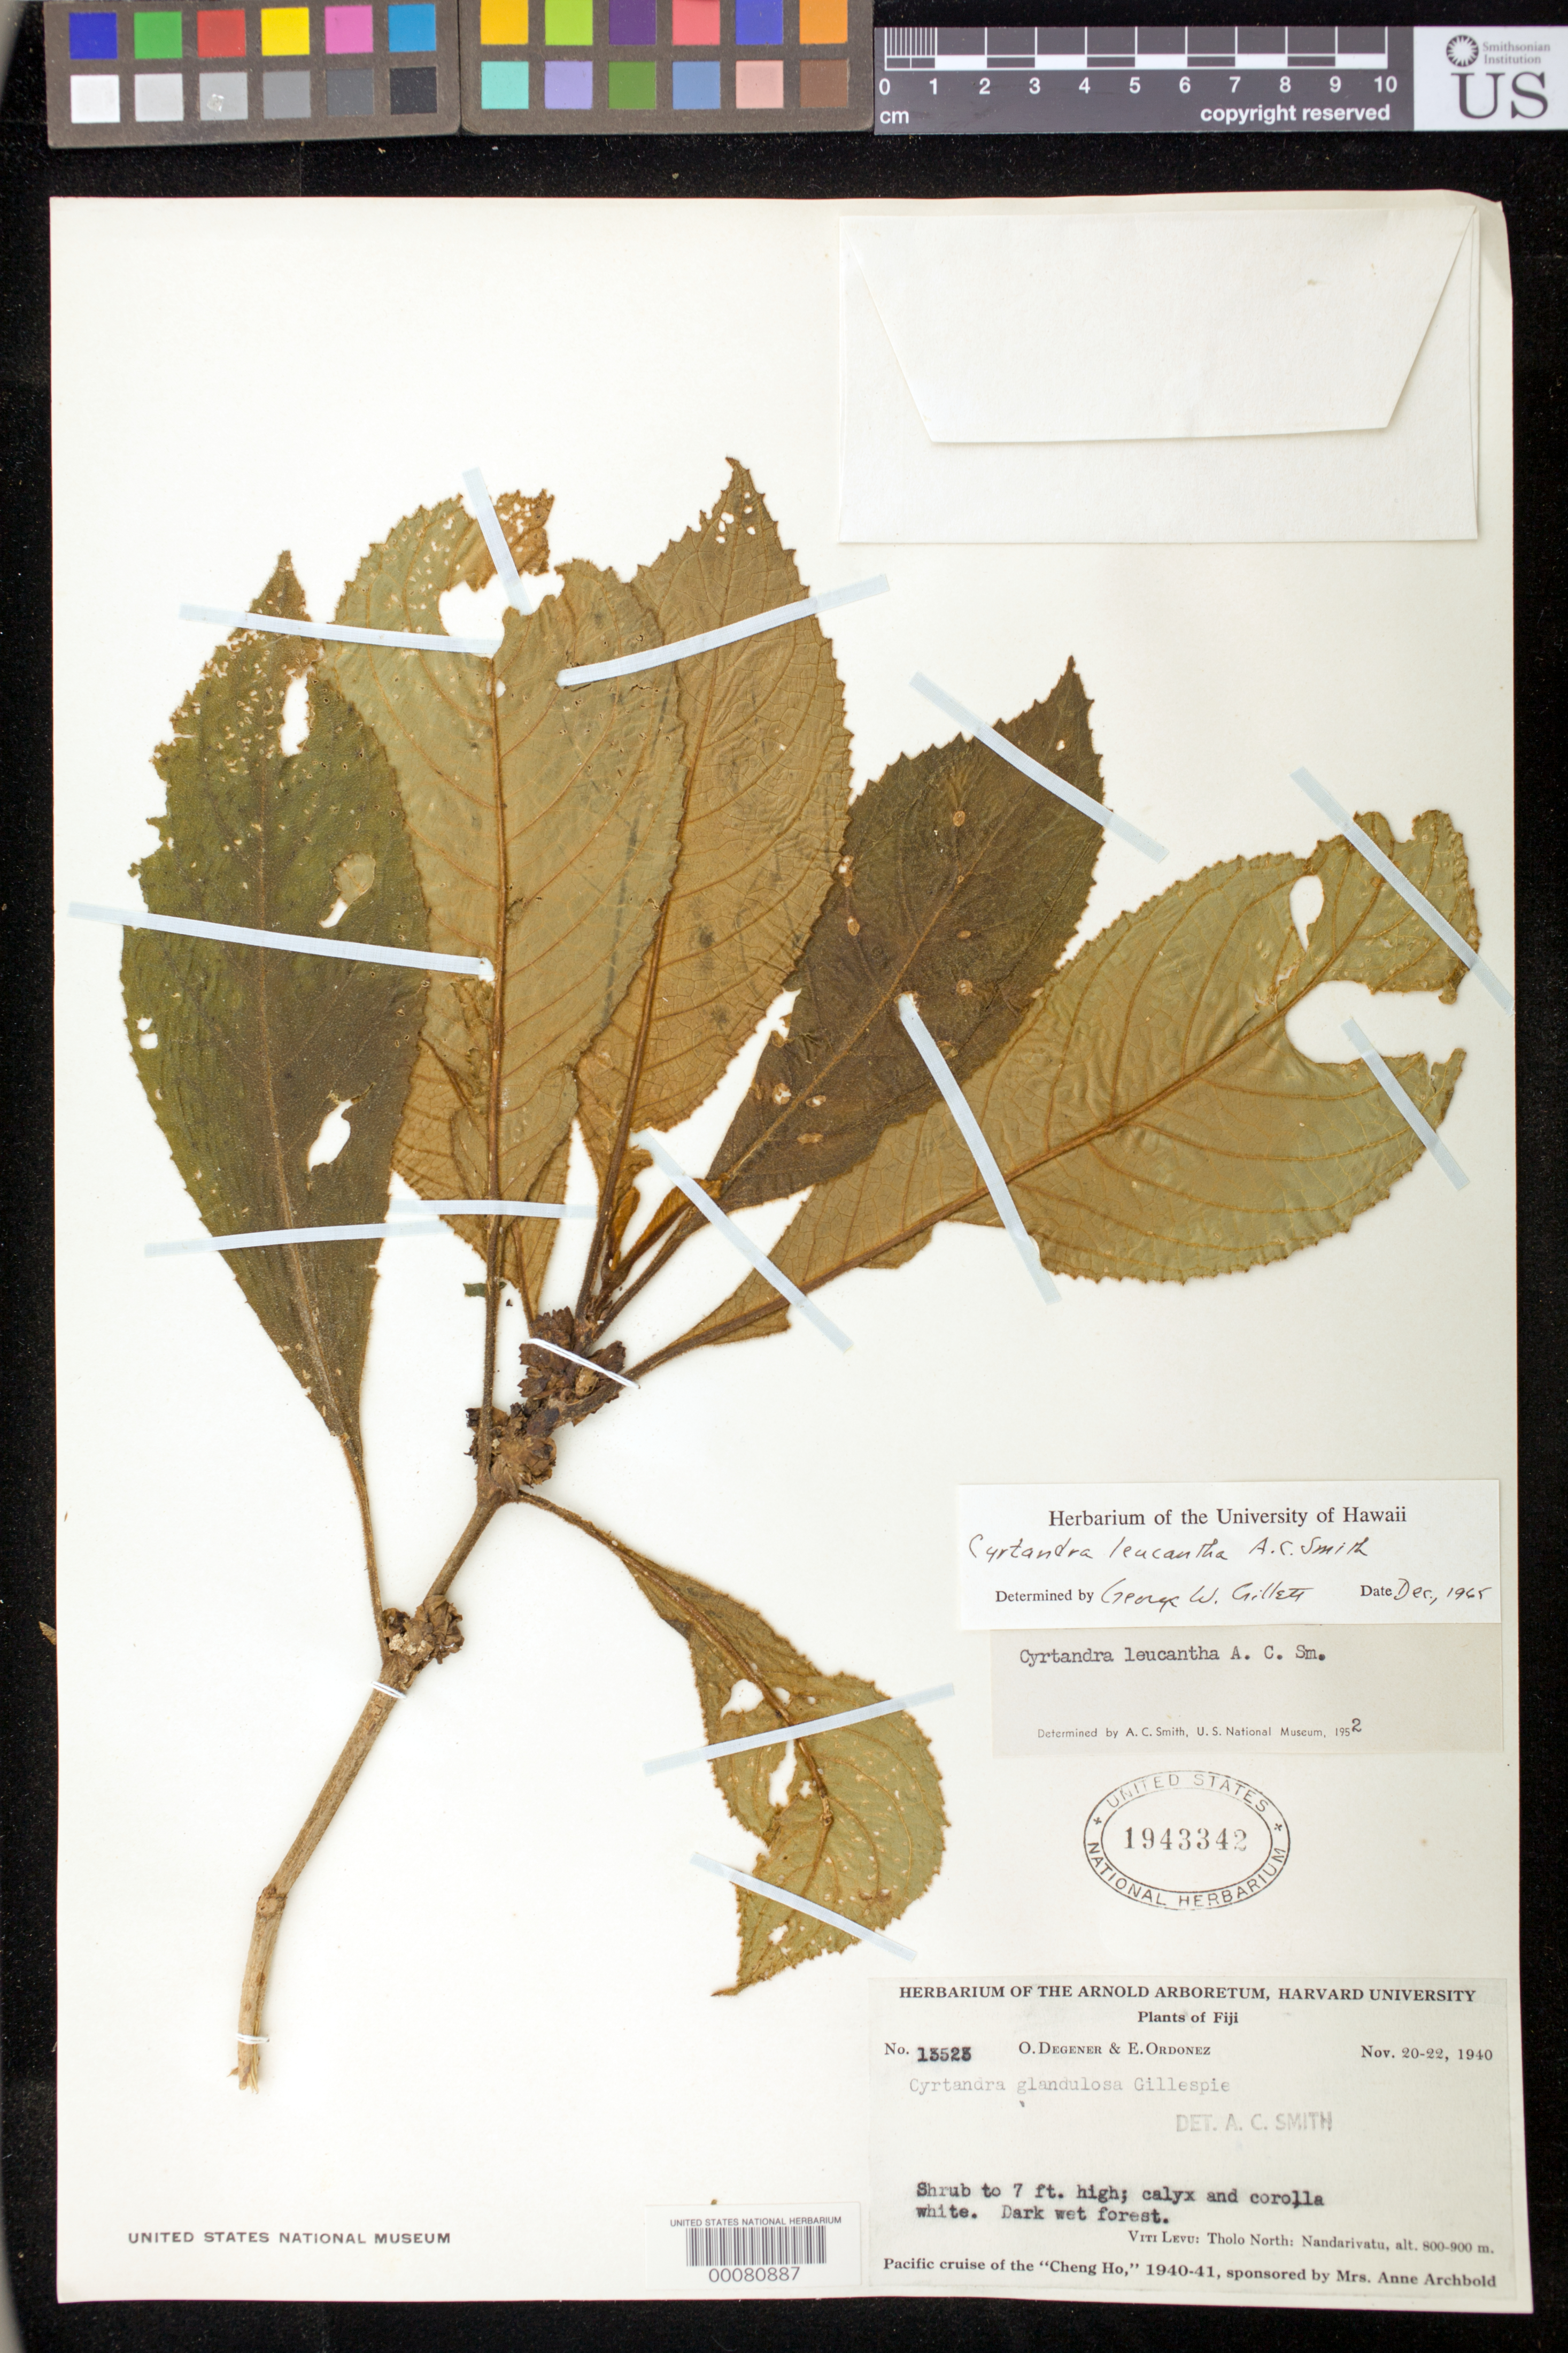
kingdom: Plantae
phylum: Tracheophyta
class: Magnoliopsida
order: Lamiales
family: Gesneriaceae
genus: Cyrtandra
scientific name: Cyrtandra leucantha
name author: A.C. Sm.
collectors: O. Degener & E. Ordonez.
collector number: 13523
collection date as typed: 20-22 Nov 1940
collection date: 1940-11-20/1940-11-22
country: Fiji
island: Viti Levu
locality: Tholo north, nandarivatu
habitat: Dark wet forest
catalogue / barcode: US 1943342